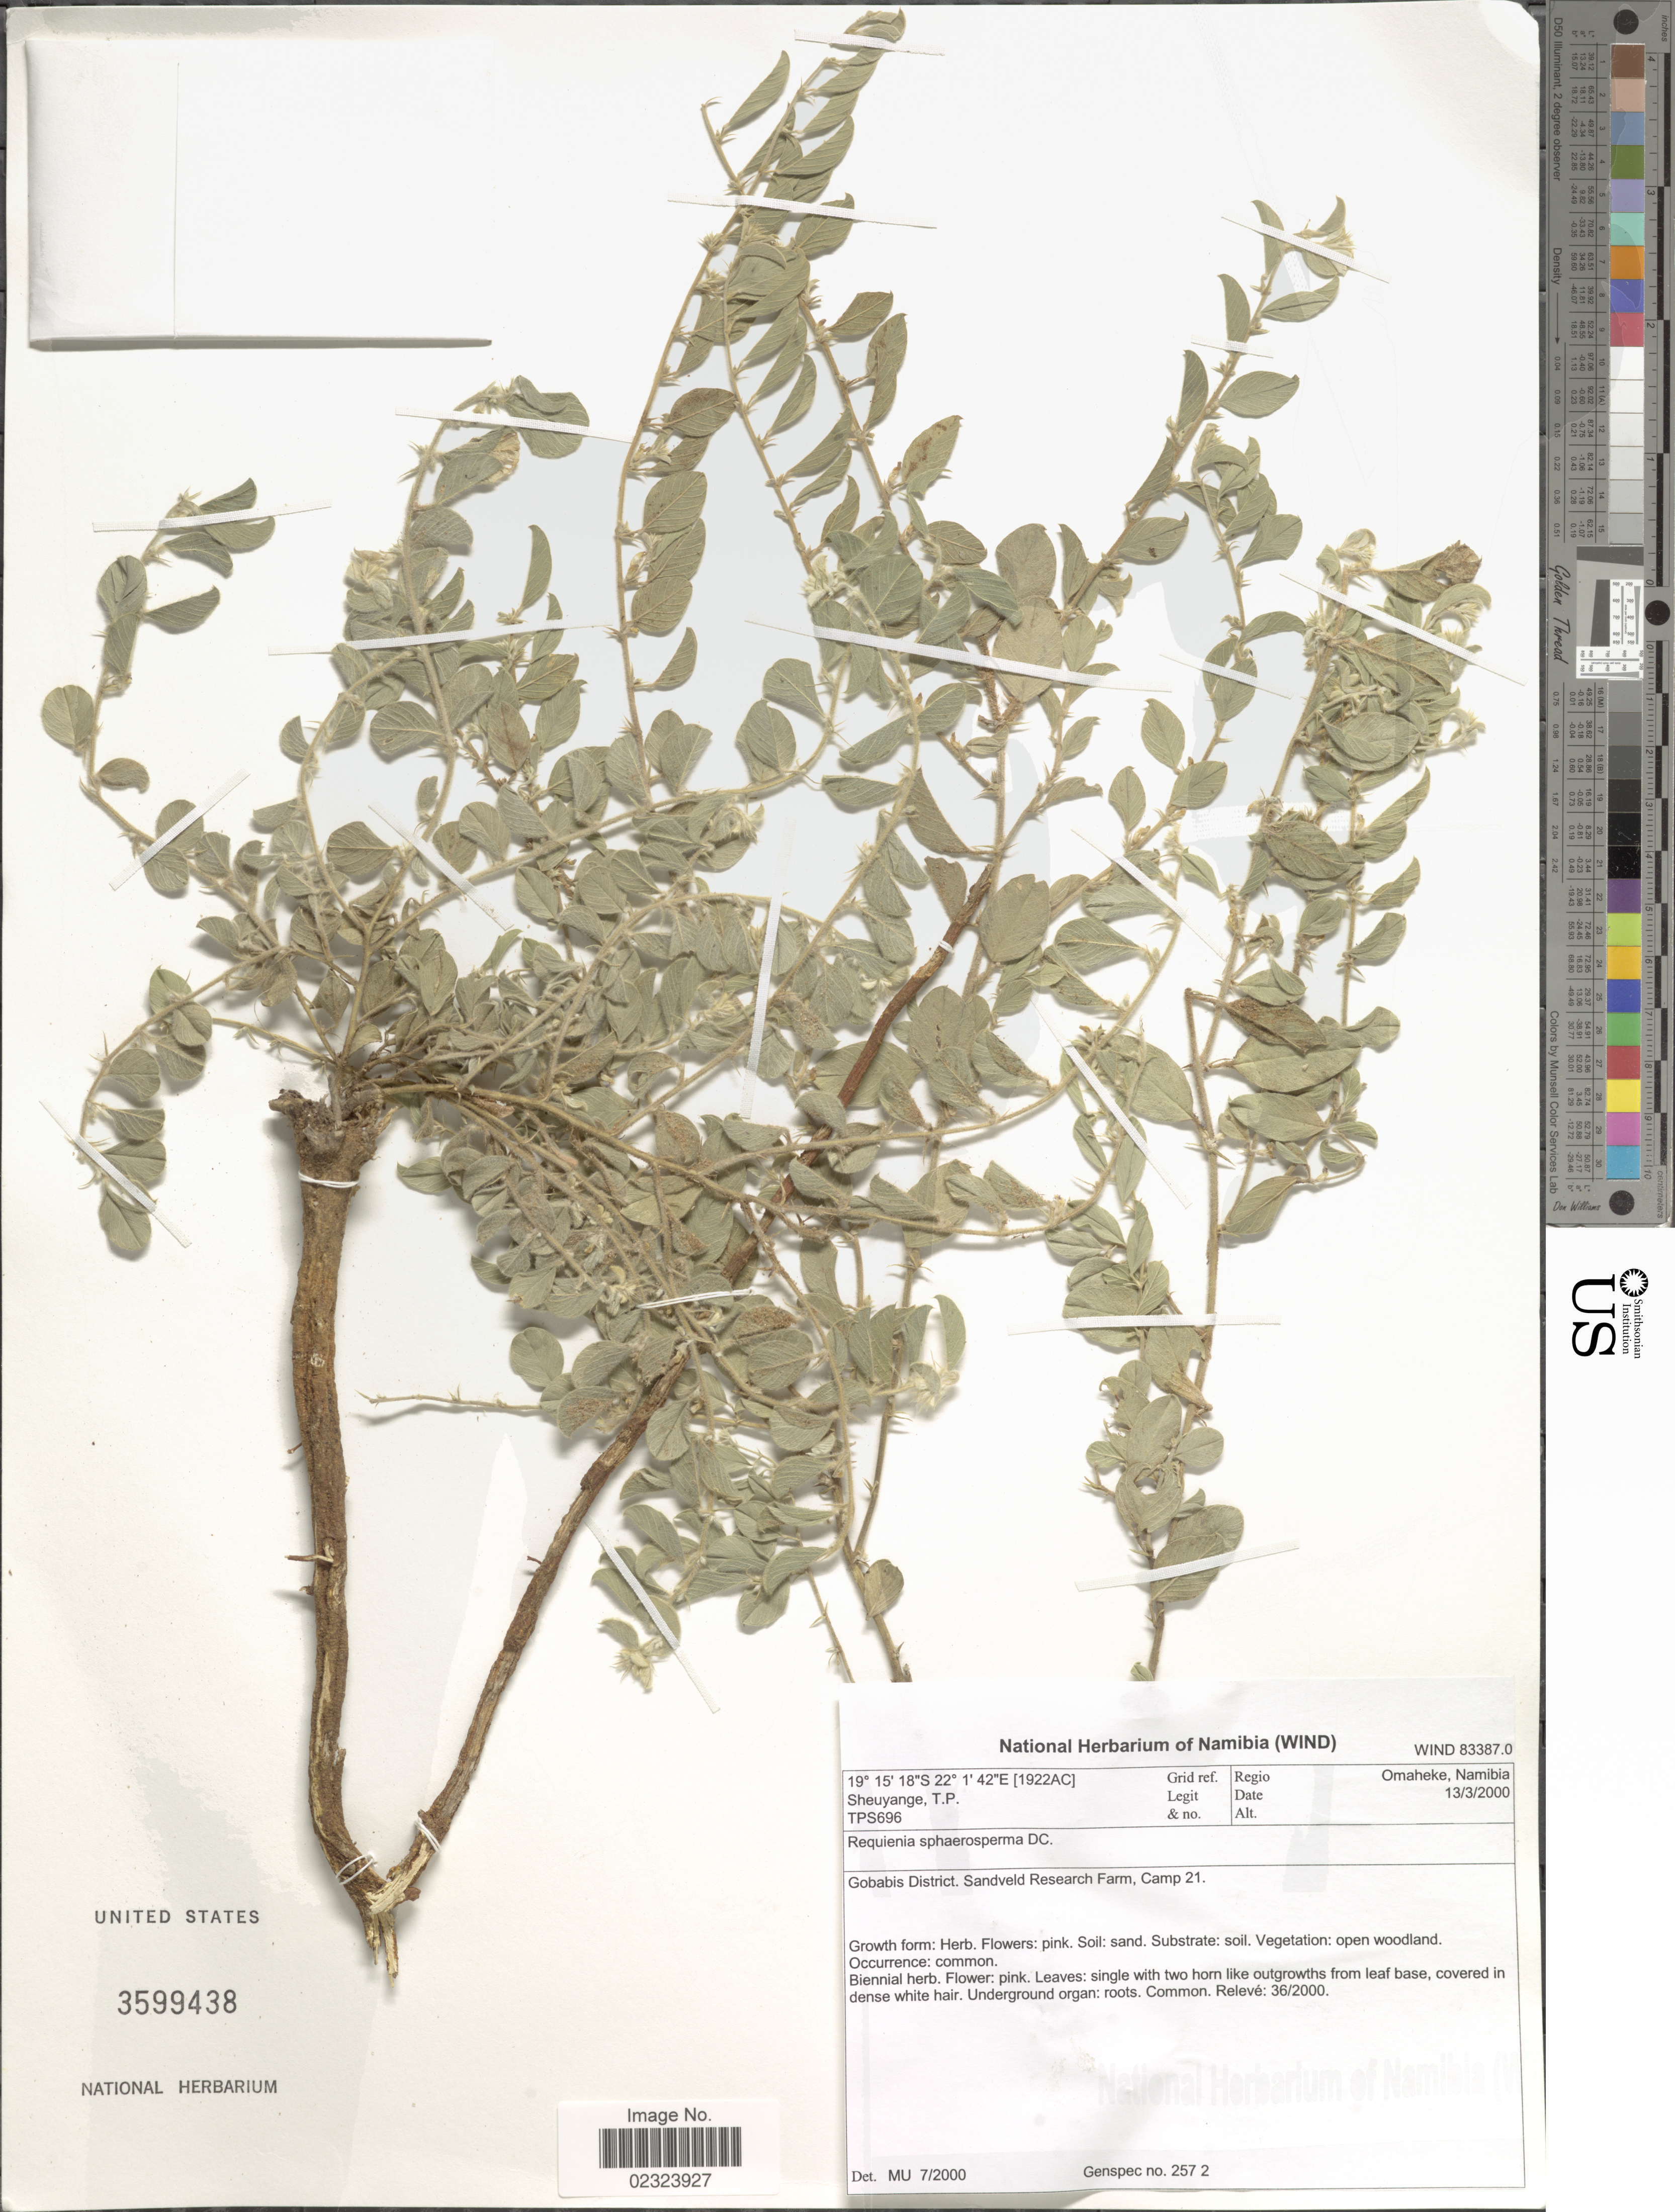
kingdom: Plantae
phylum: Tracheophyta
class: Magnoliopsida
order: Fabales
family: Fabaceae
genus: Requienia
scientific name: Requienia sphaerosperma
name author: DC.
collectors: T. Sheuyange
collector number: TPS696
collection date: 2000-03-13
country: Namibia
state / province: Omaheke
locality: Gobabis District. Sandveld Research Farm, Camp 21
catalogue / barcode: US 3599438